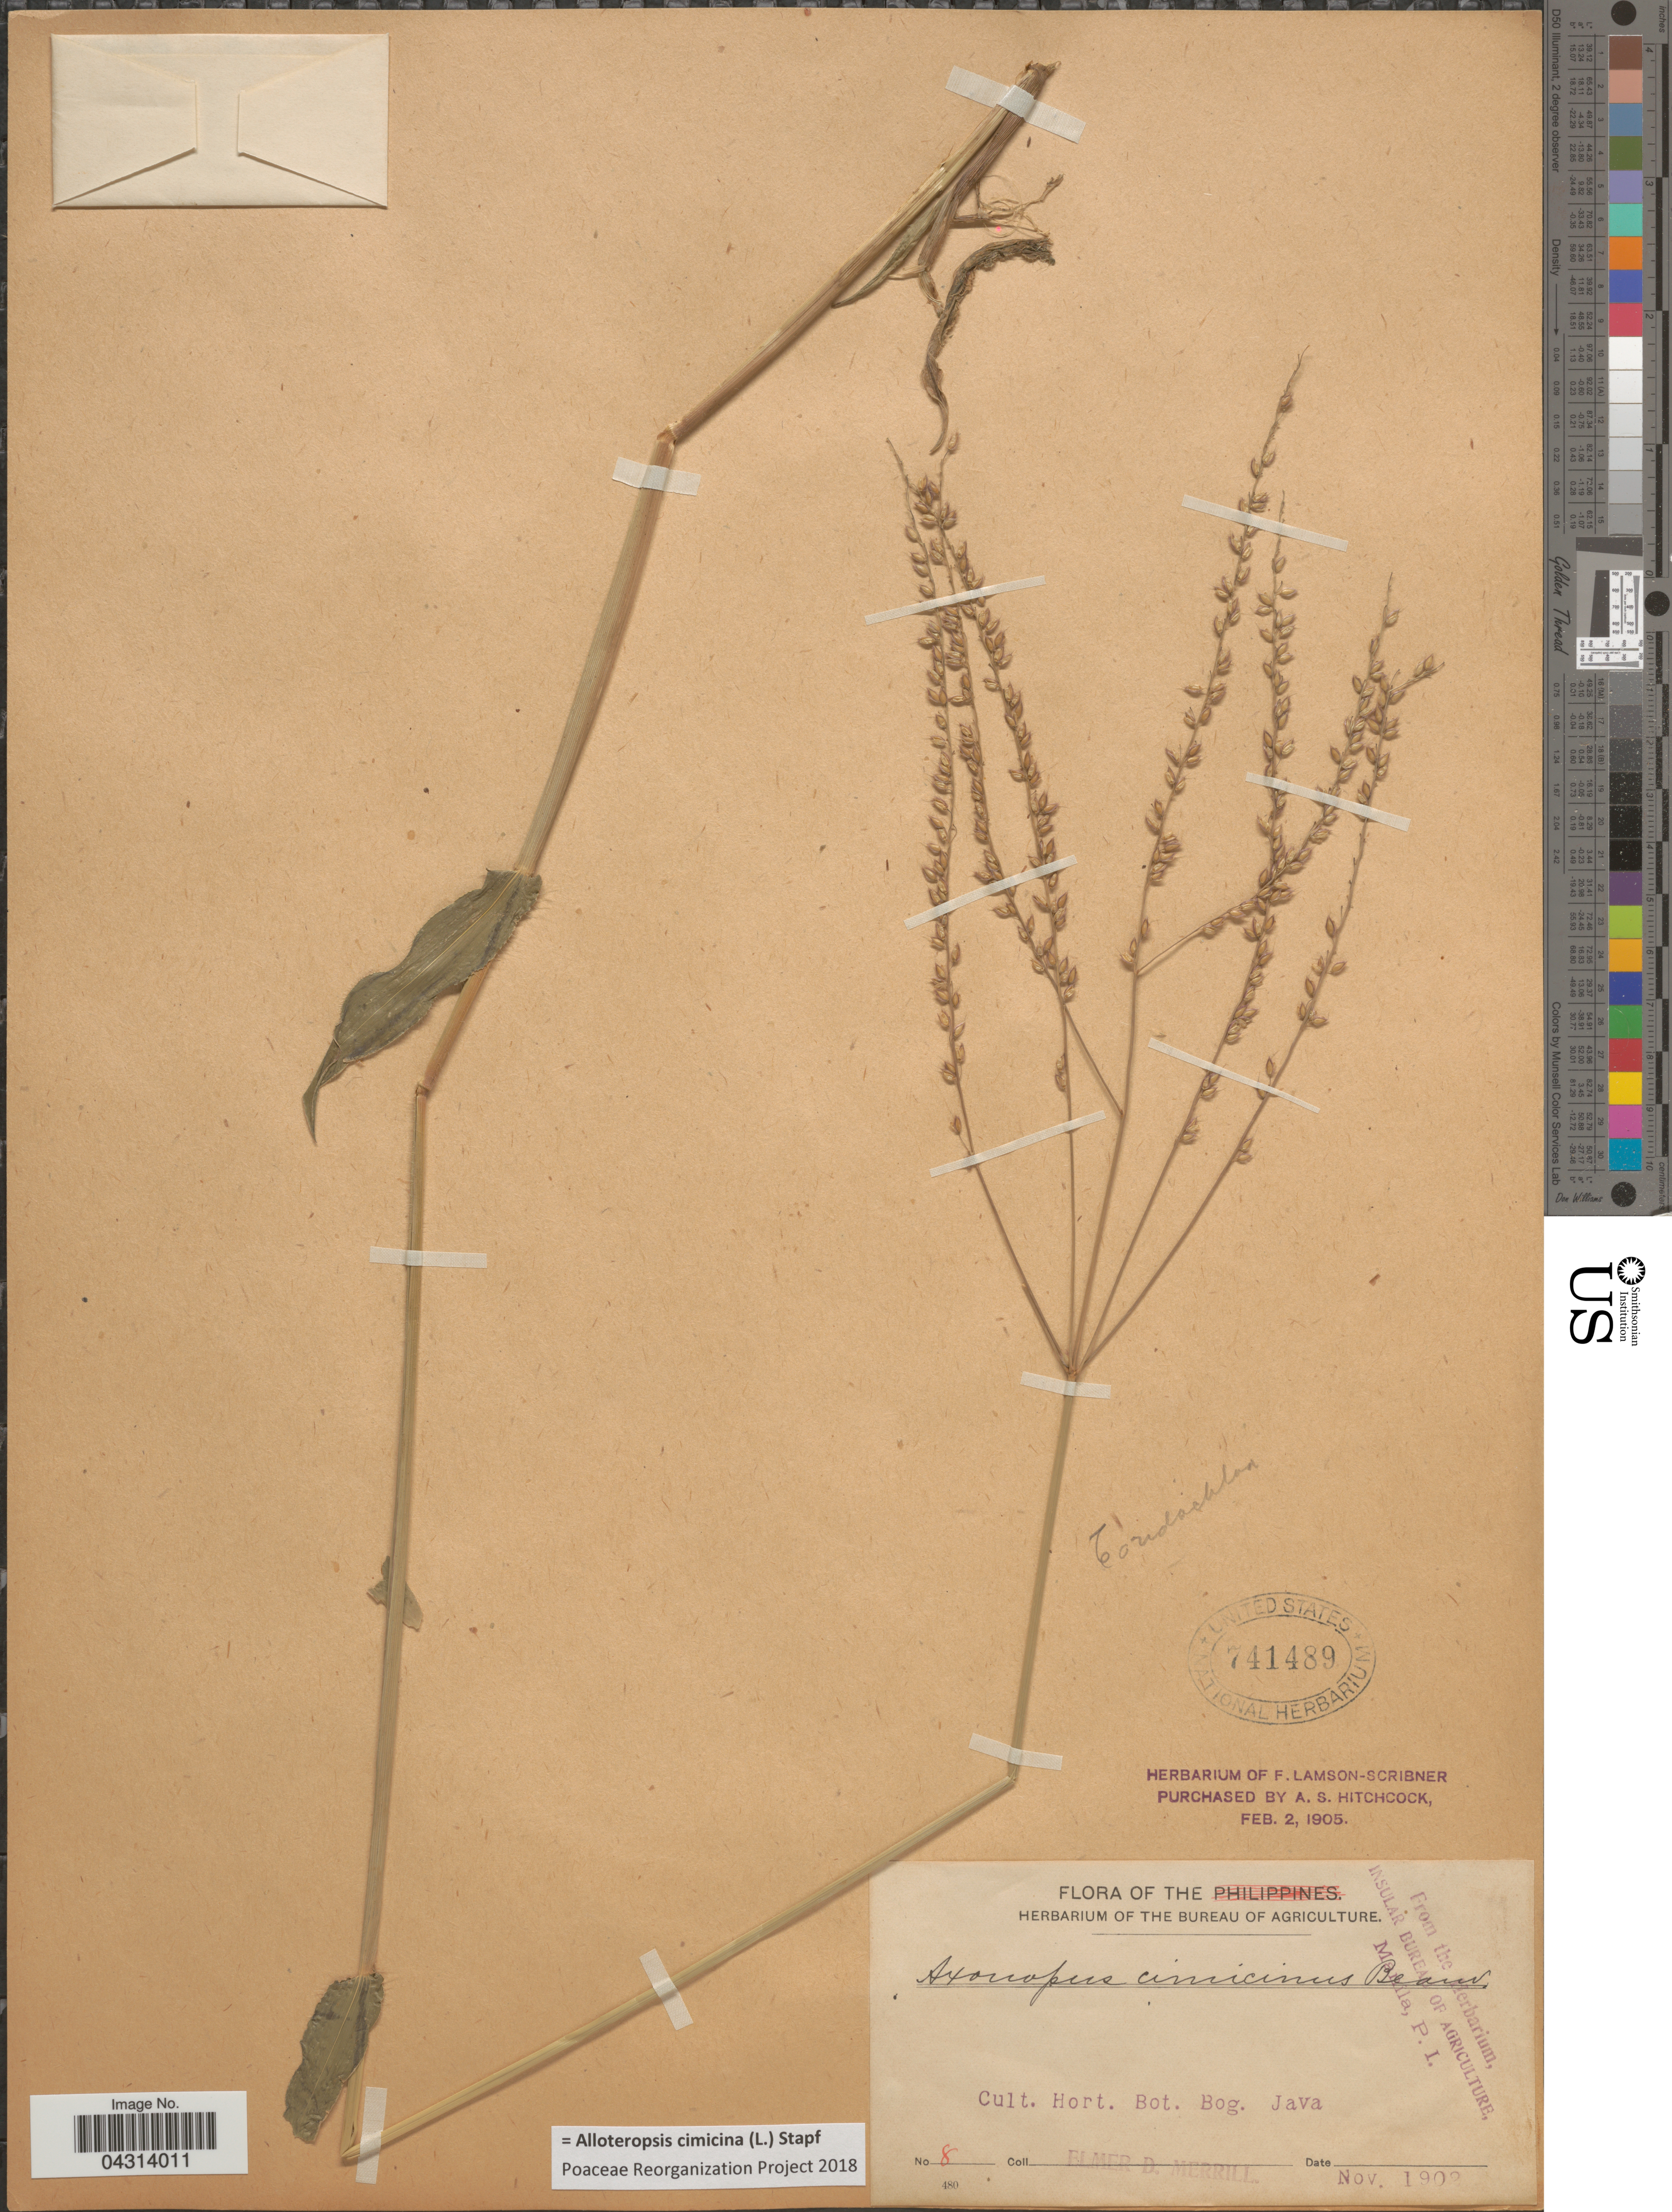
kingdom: Plantae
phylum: Tracheophyta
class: Liliopsida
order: Poales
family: Poaceae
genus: Alloteropsis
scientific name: Alloteropsis cimicina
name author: (L.) Stapf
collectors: E. D. Merrill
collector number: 8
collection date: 1902-11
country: Indonesia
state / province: Java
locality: Cult. Hort. Bot. Bog. Java.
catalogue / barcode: US 741489